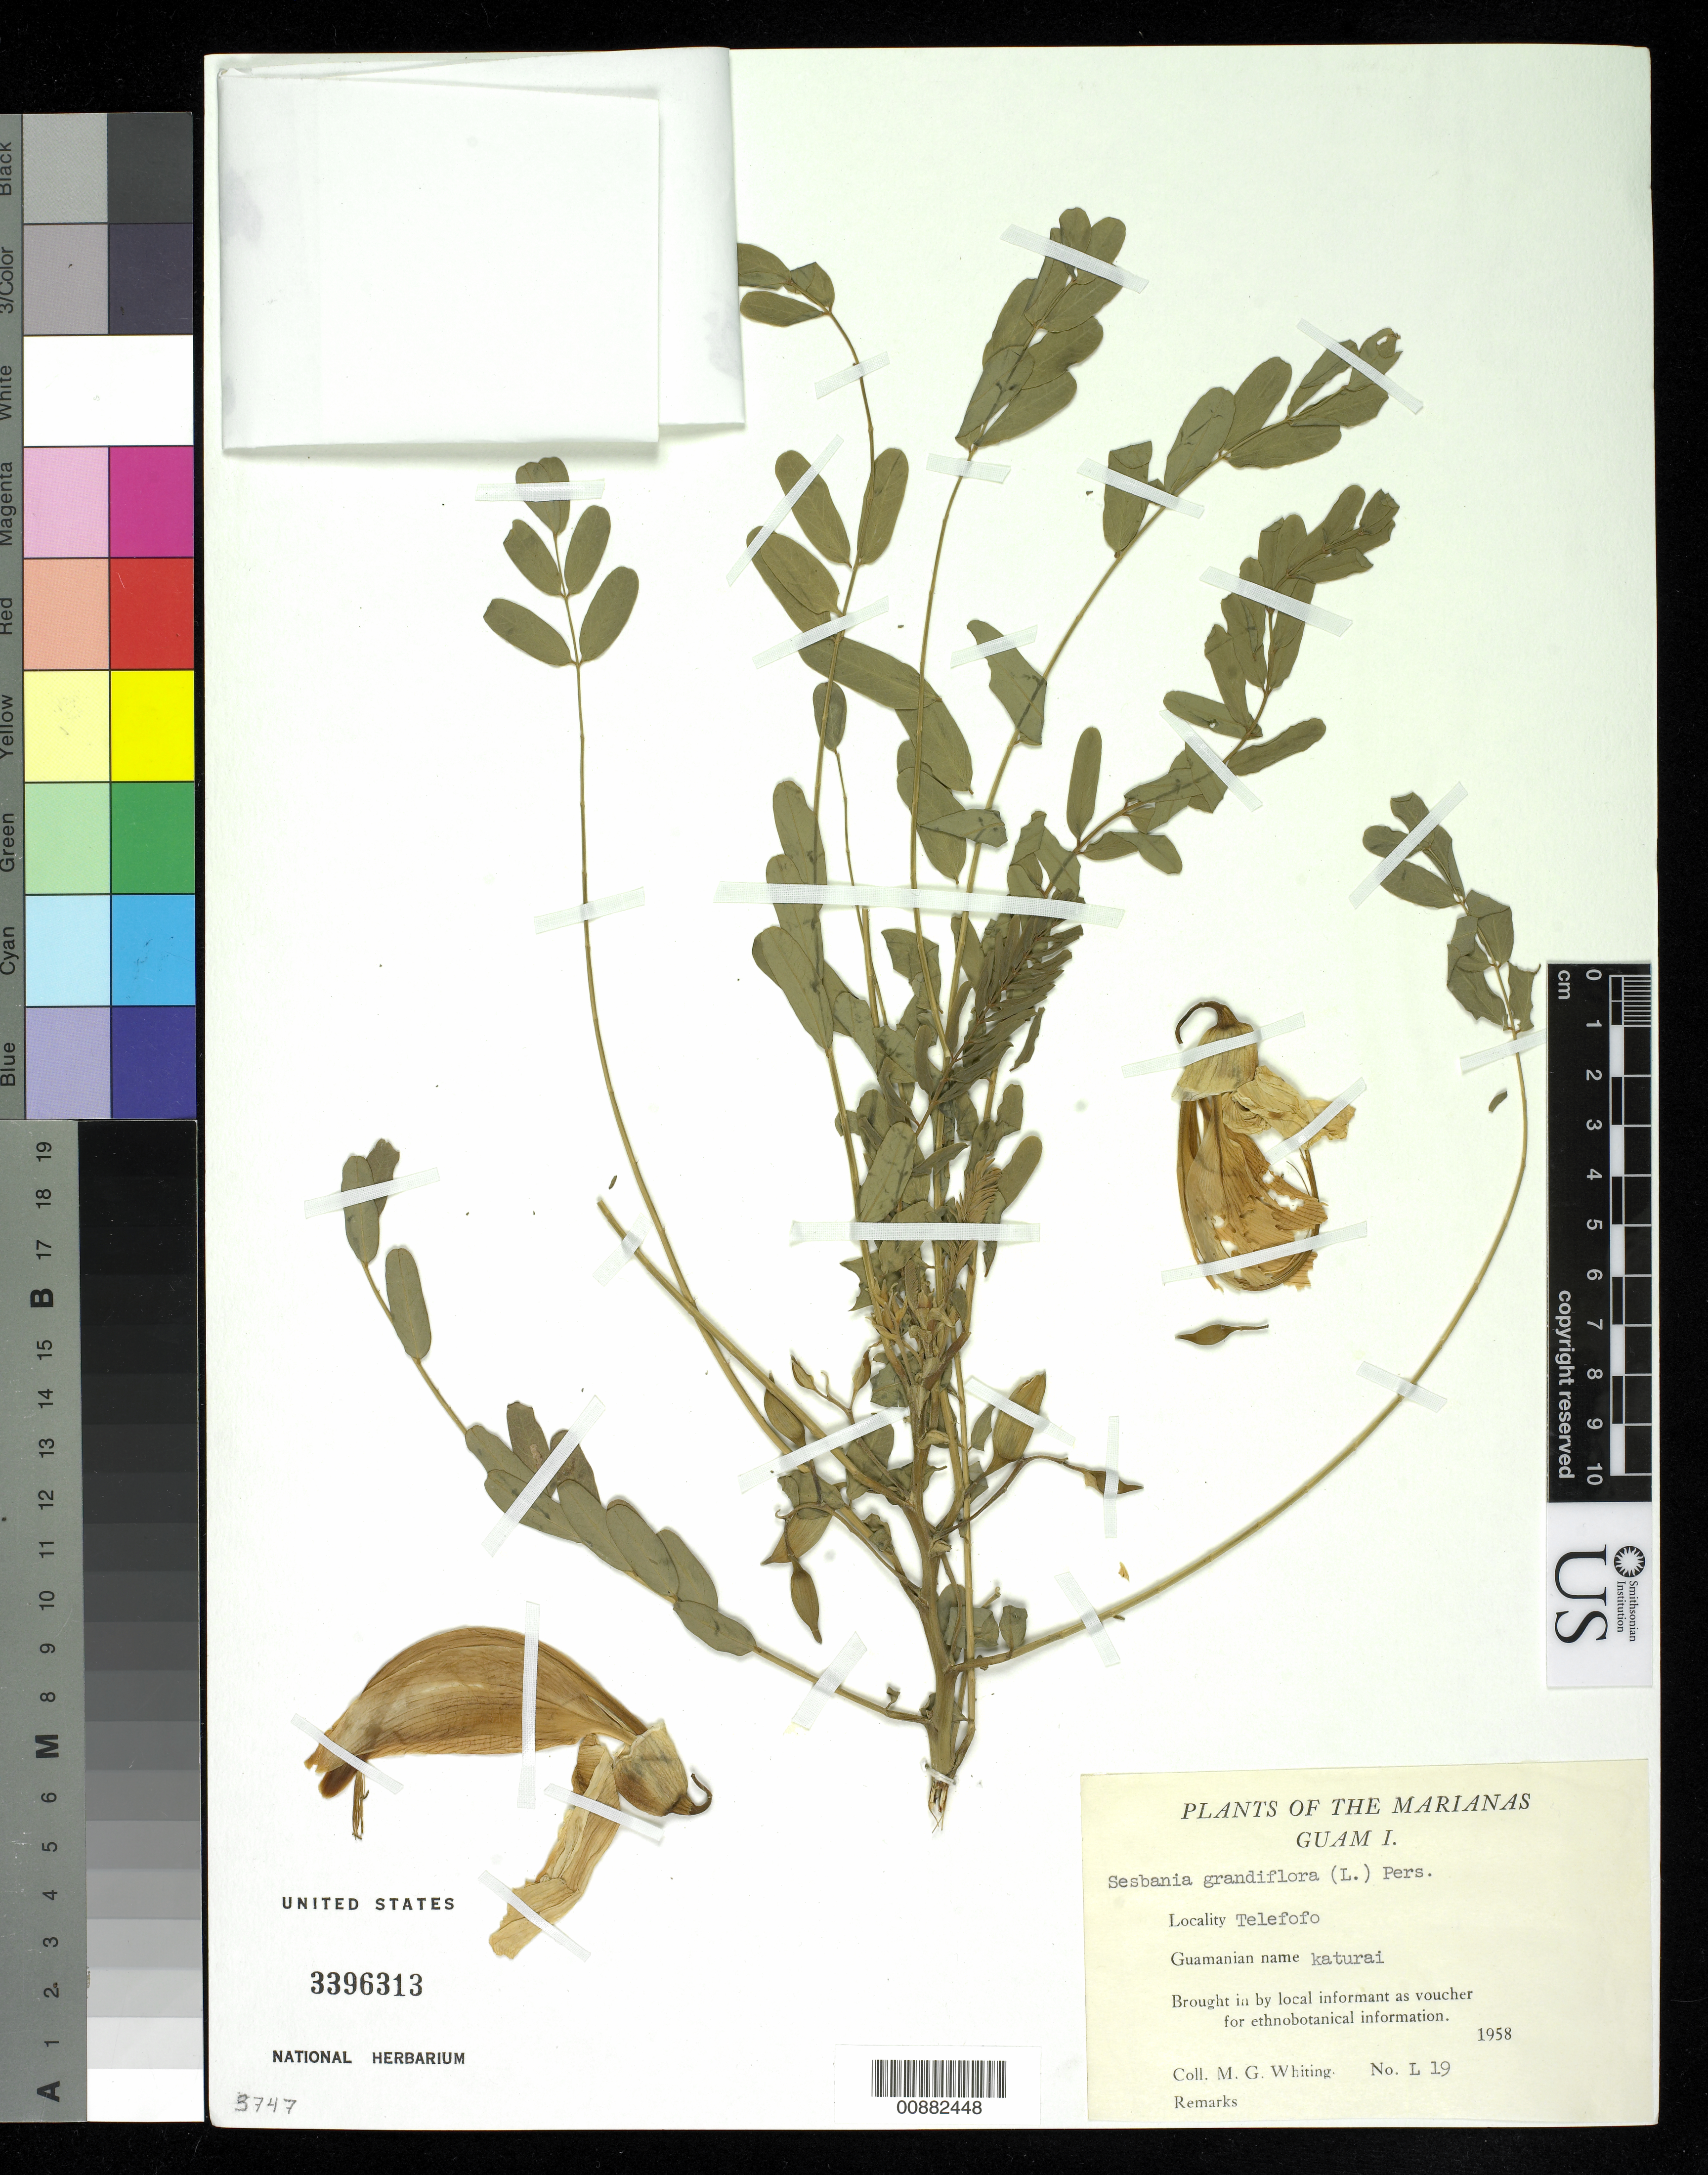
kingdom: Plantae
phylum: Tracheophyta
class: Magnoliopsida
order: Fabales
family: Fabaceae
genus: Sesbania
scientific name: Sesbania grandiflora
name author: (L.) Poir.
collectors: M. Whiting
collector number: L 19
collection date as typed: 1958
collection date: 1958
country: Guam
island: Guam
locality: Telefofo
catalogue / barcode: US 3396313